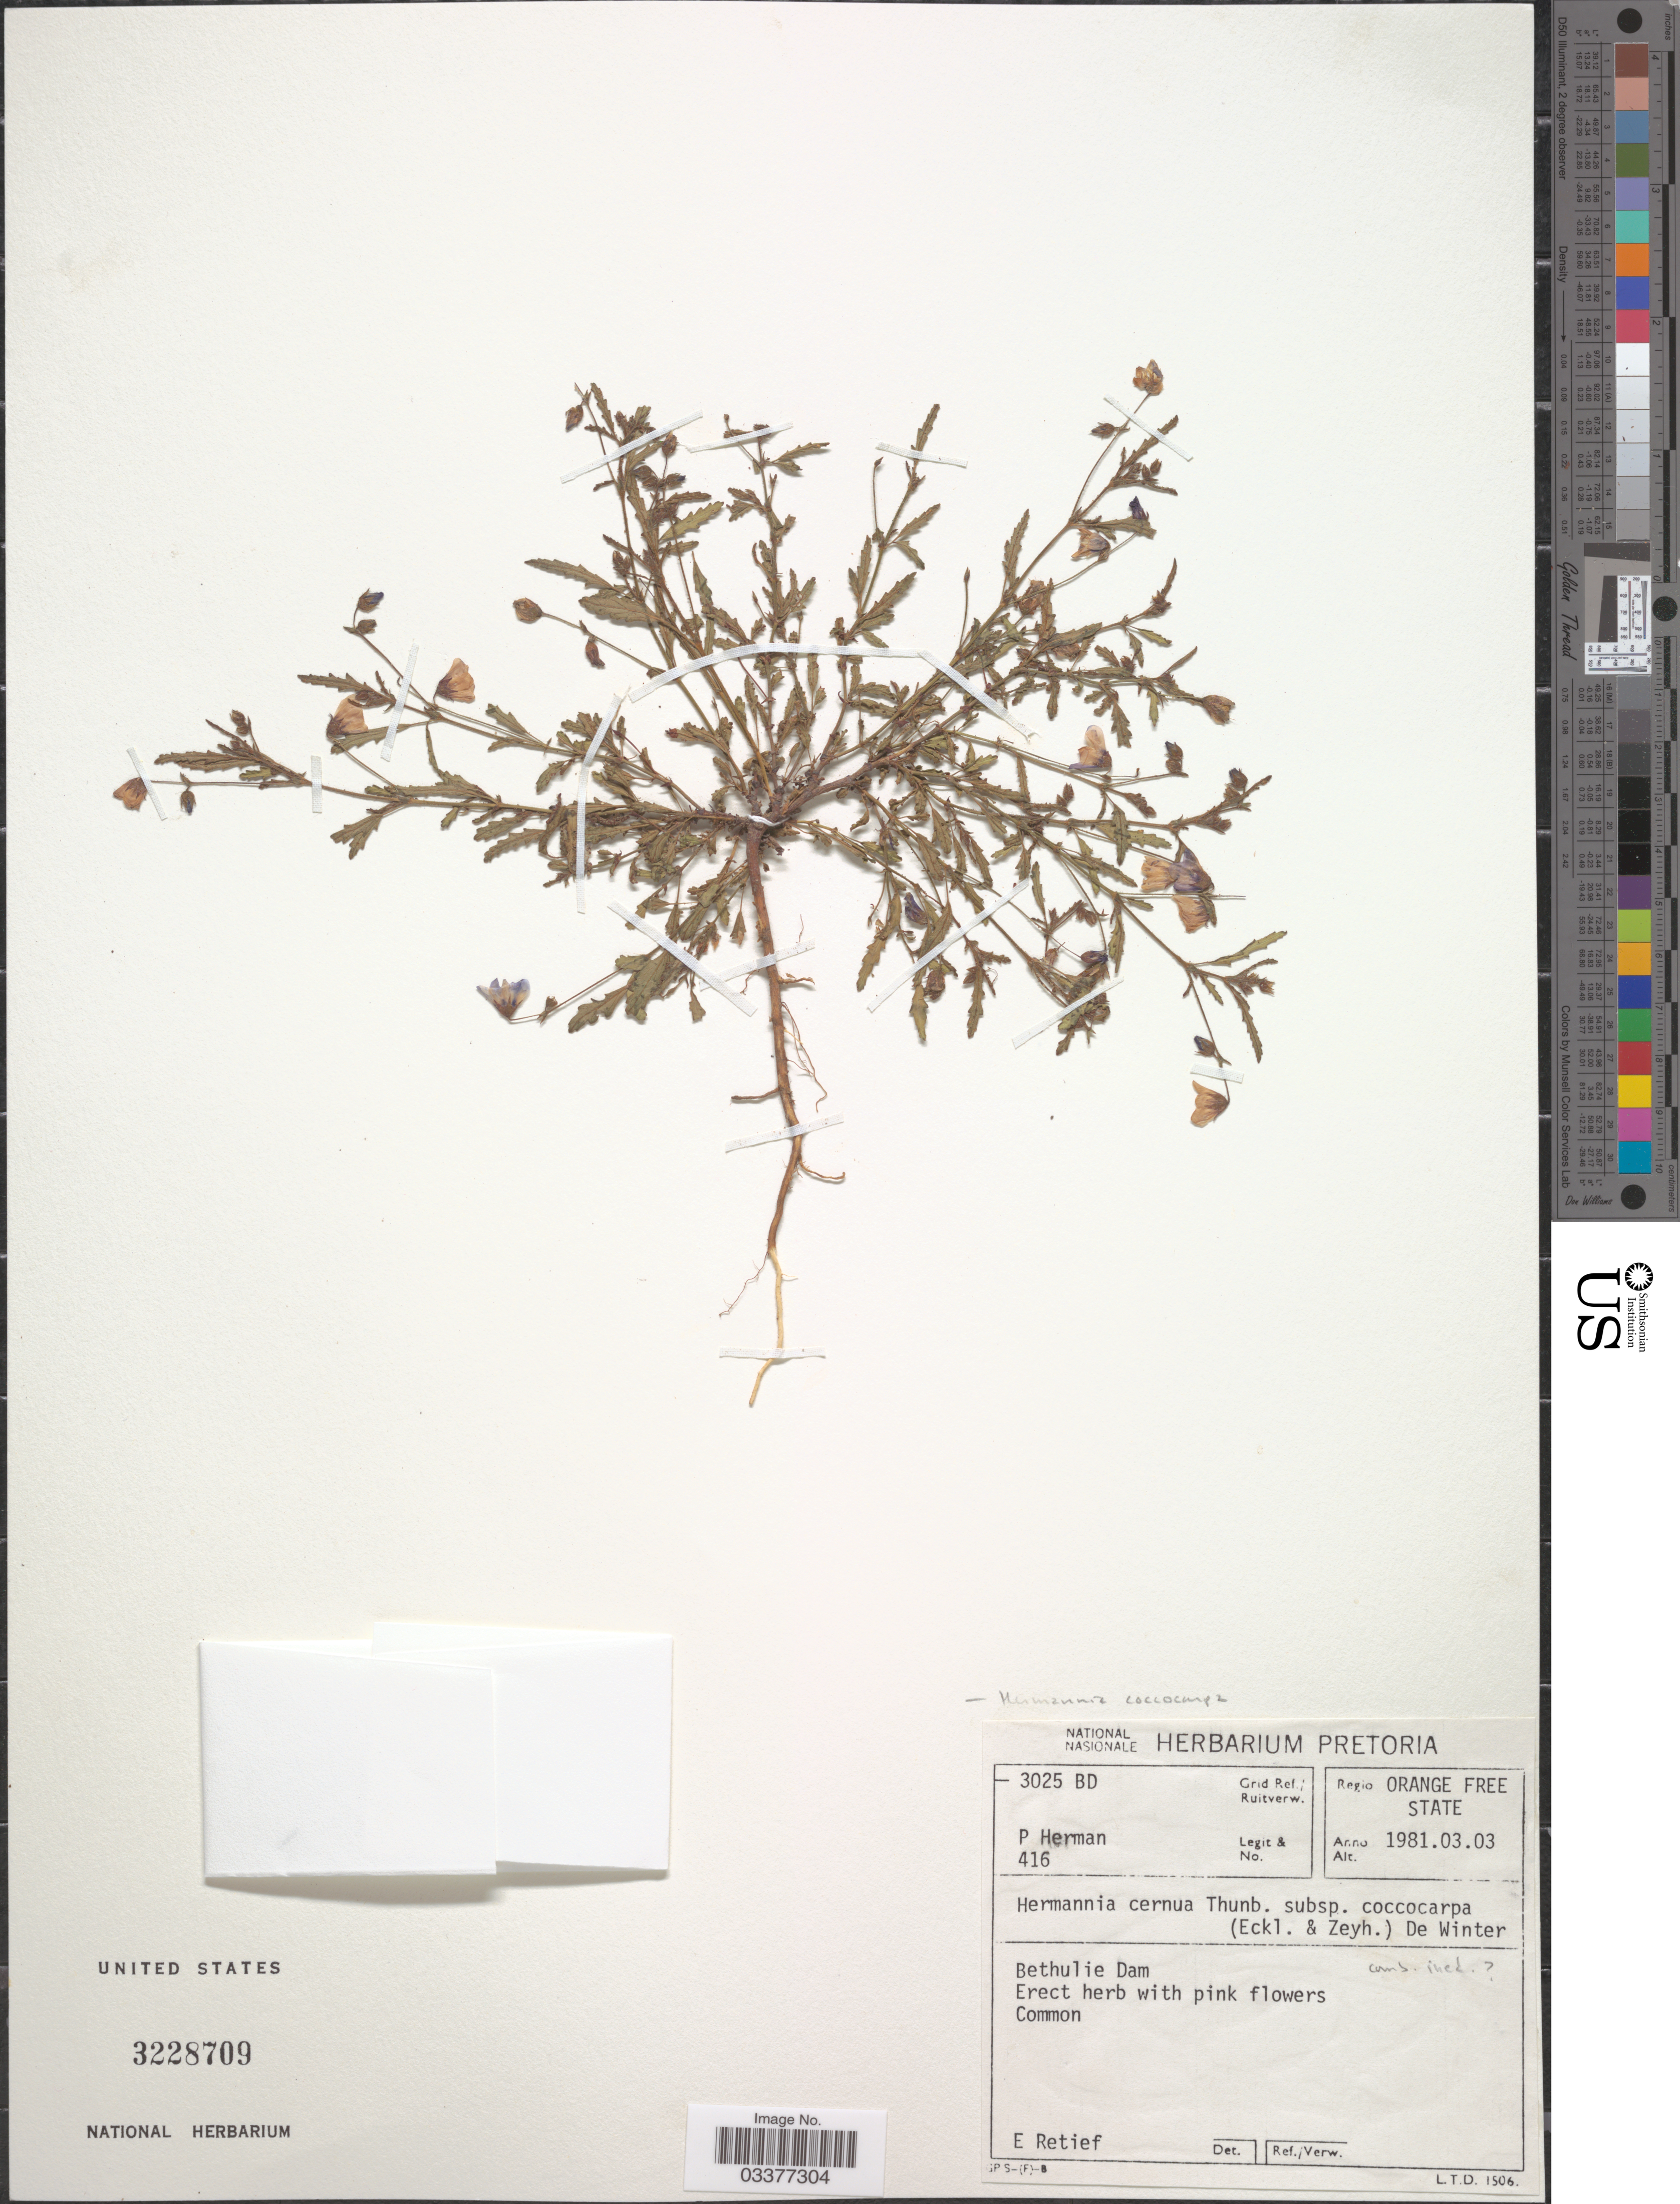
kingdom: Plantae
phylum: Tracheophyta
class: Magnoliopsida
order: Malvales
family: Malvaceae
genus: Hermannia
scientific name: Hermannia coccocarpa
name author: (Eckl. & Zeyh.) Kuntze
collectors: P. Herman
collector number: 416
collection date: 1981-03-03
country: South Africa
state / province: Free State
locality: Grid Ref./ Ruitverw. 3025 BD. Regio Orange Free State. Bethulie Dam.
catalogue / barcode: US 3228709